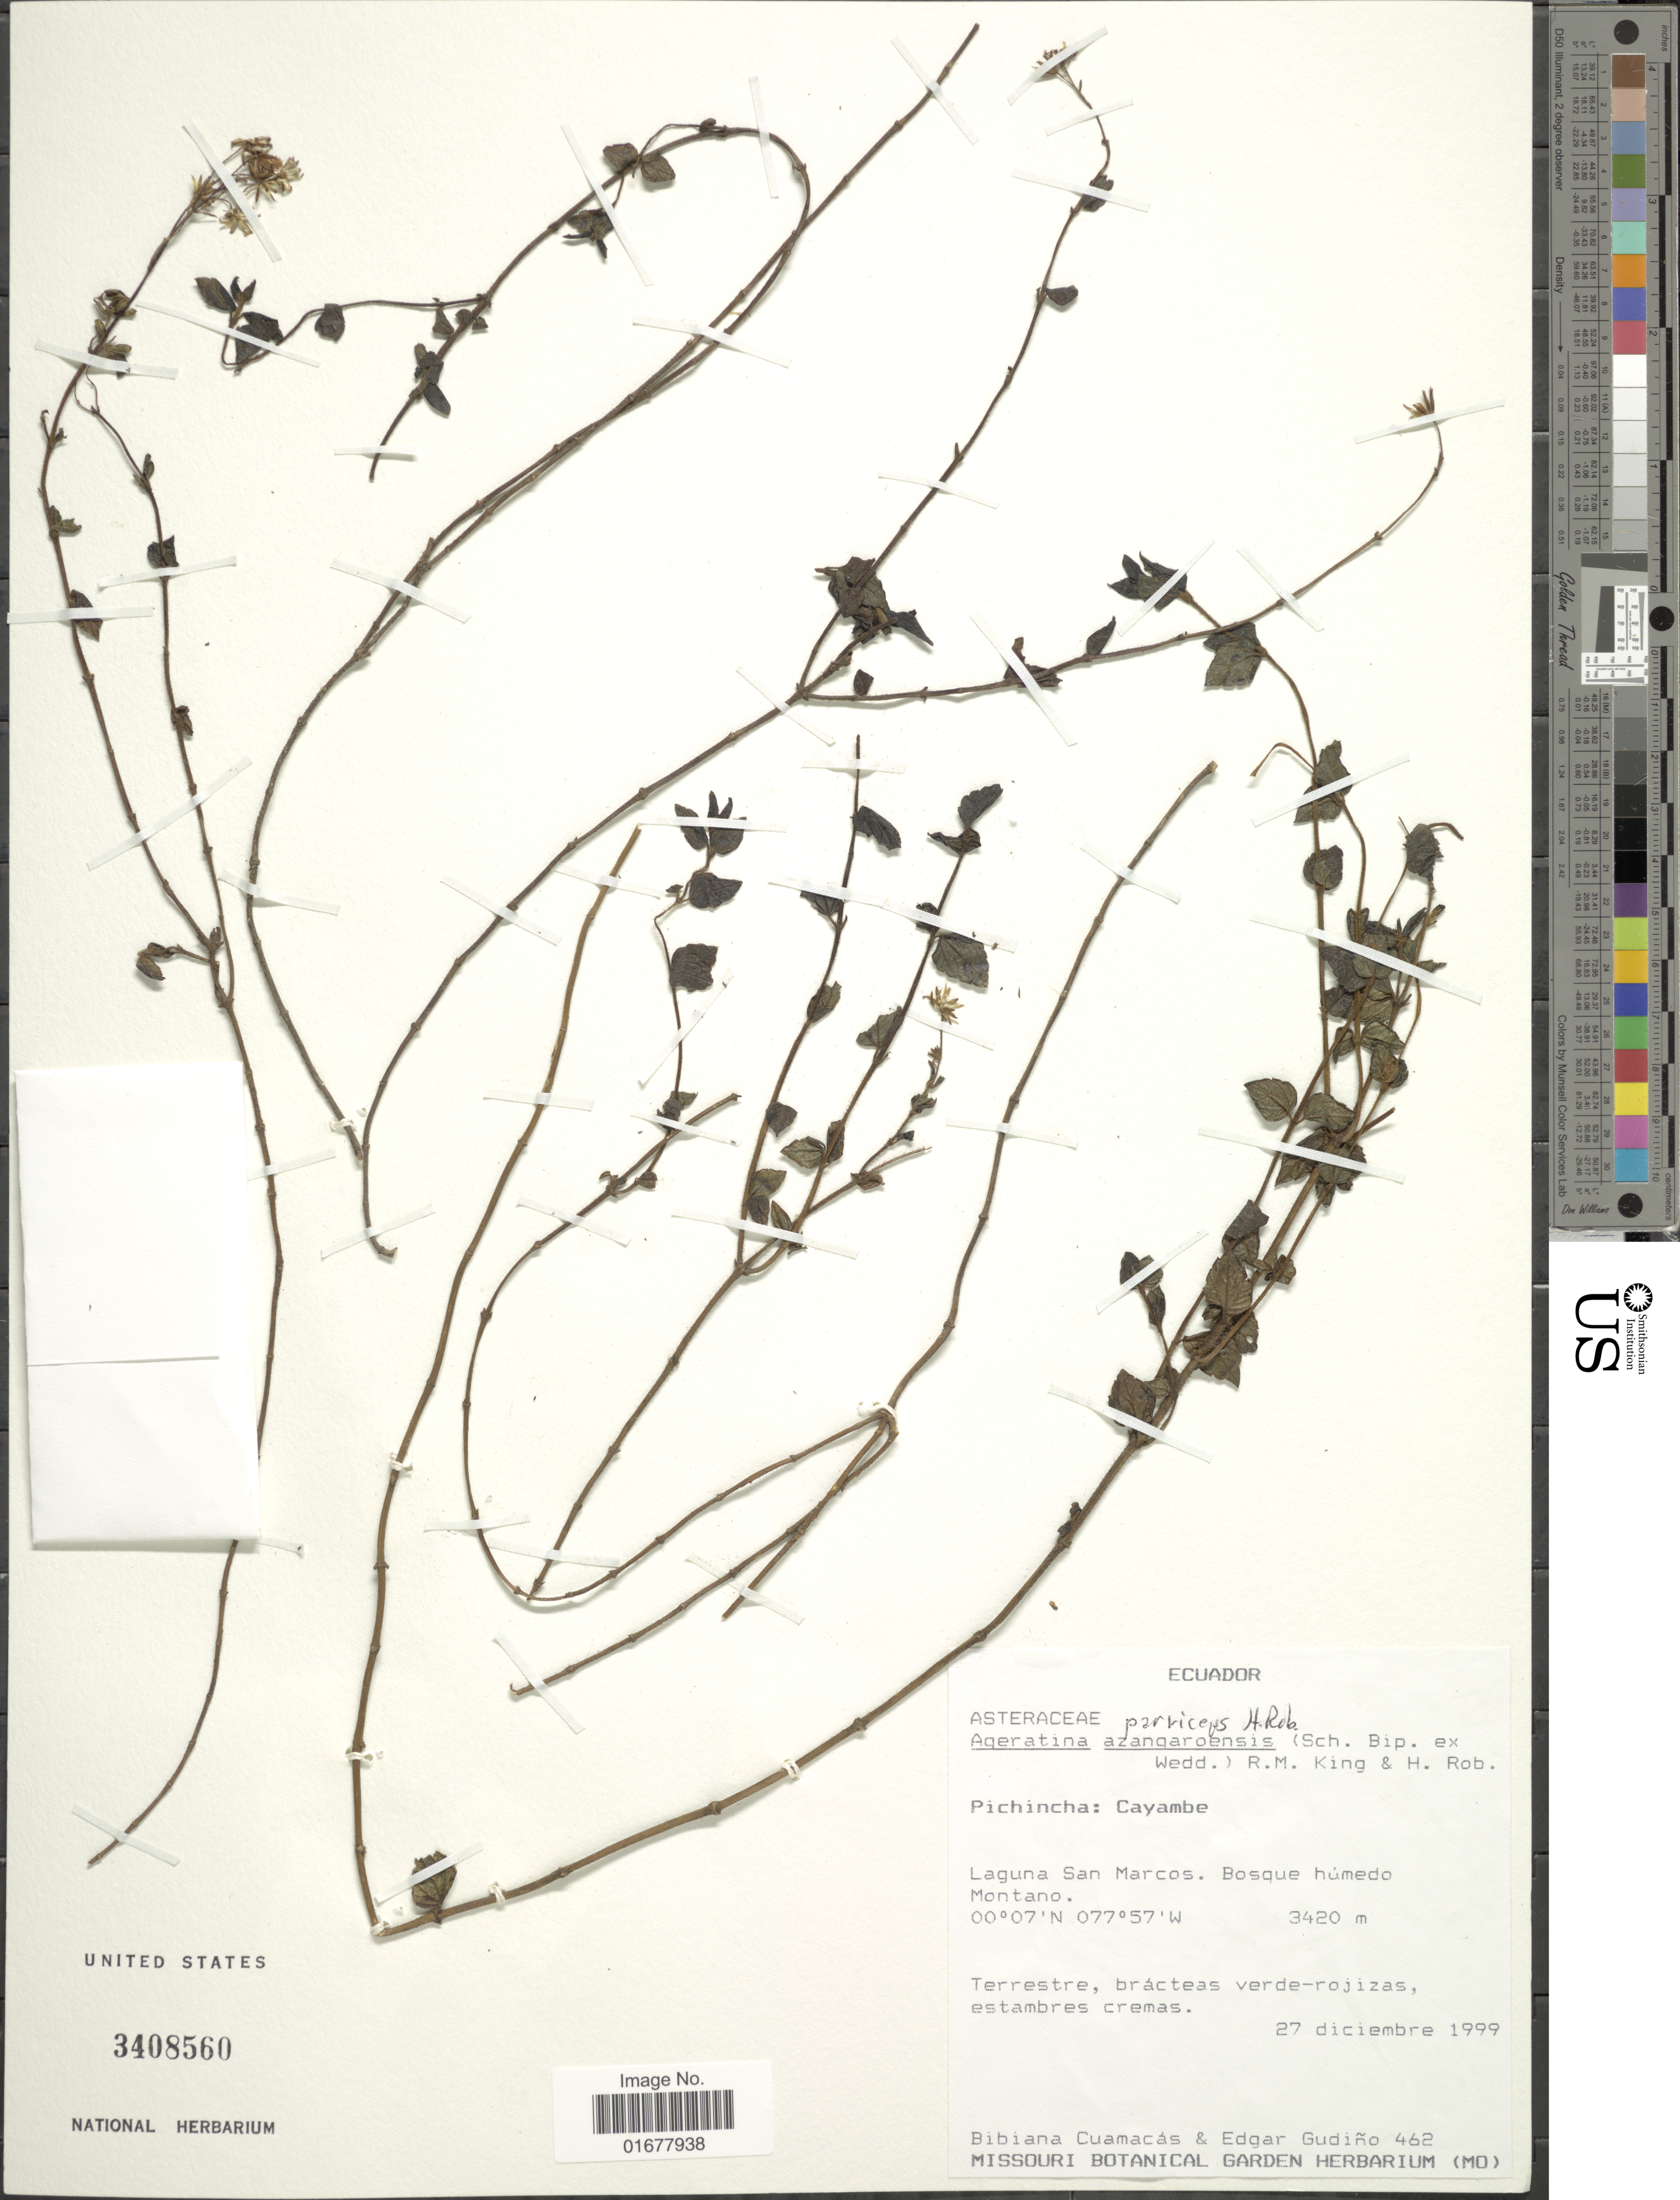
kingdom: Plantae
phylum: Tracheophyta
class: Magnoliopsida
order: Asterales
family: Asteraceae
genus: Ageratina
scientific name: Ageratina parviceps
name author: H. Rob.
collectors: B. Cuamacas & E. Gudiño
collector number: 462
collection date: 1999-12-27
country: Ecuador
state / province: Pichincha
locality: Pichincha: Cayambe, Laguna San Marcos, Bosque humedo Montano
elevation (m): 3420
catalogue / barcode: US 3408560